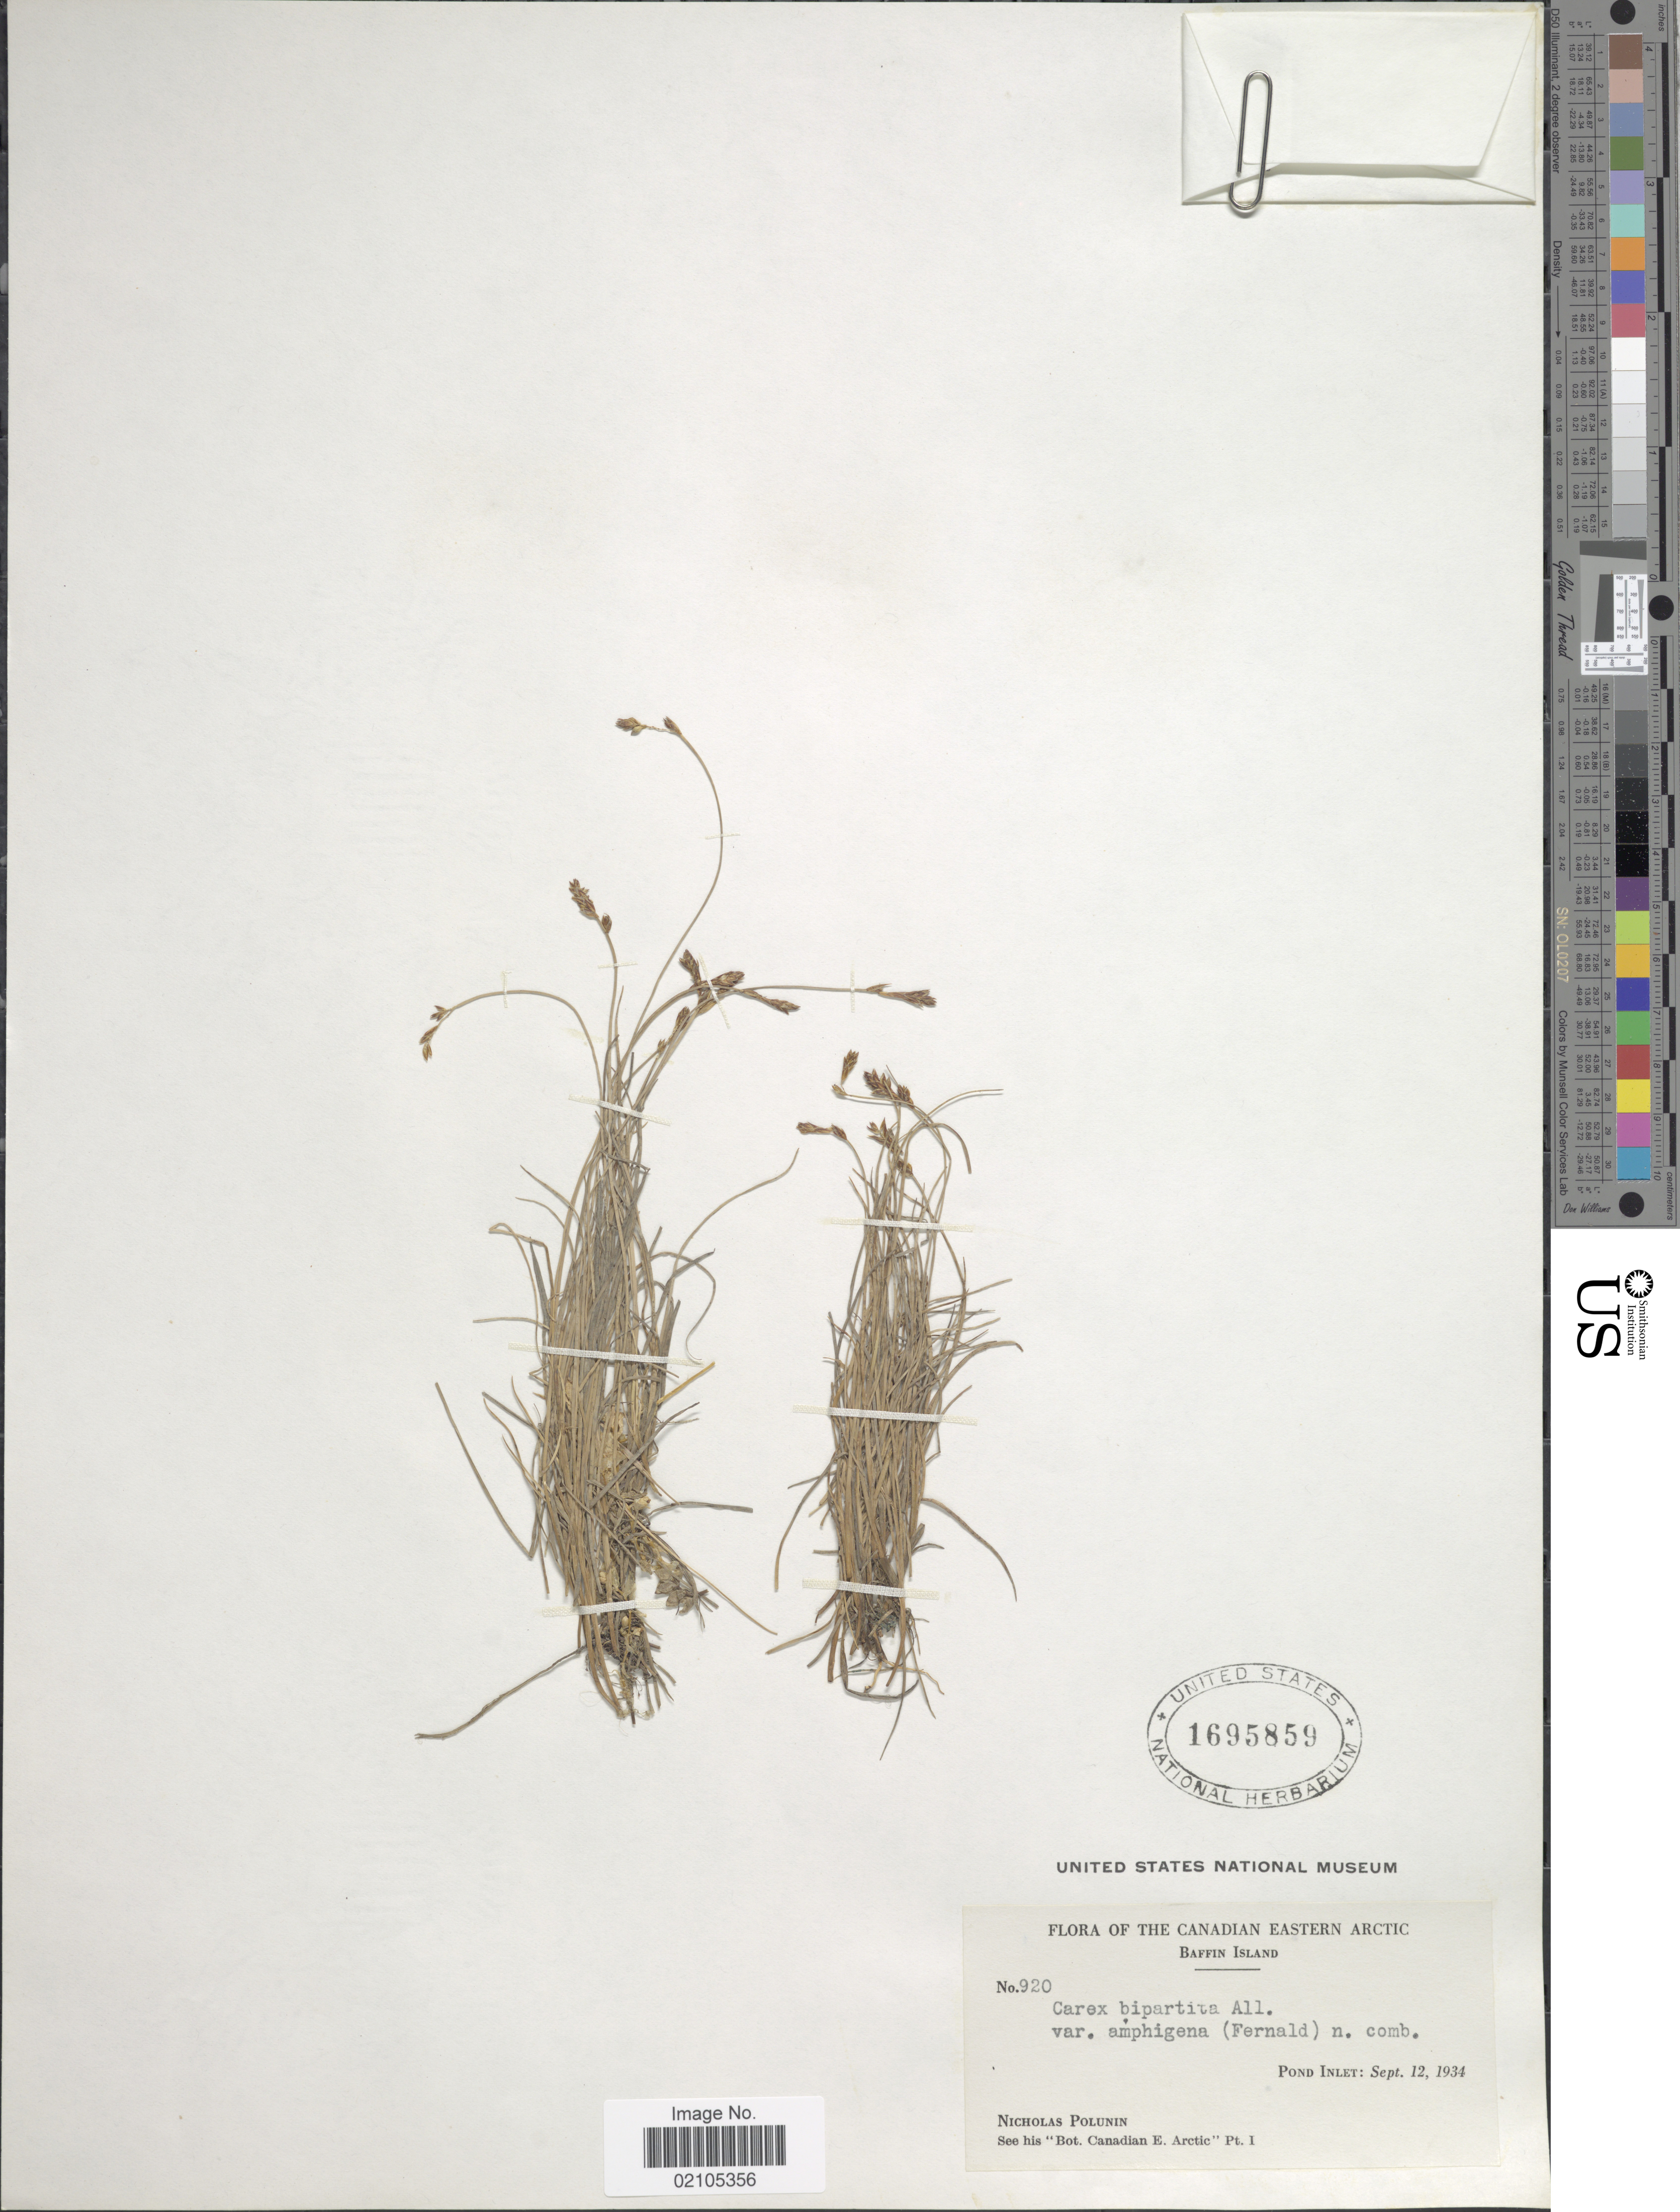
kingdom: Plantae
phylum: Tracheophyta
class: Liliopsida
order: Poales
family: Cyperaceae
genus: Carex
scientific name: Carex lachenalii subsp. lachenalii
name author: Schkuhr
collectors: N. V. Polunin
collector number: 920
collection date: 1934-09-12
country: Canada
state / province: Nunavut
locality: Canadian Eastern Arctic. Baffin Island. Pond Inlet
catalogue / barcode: US 1695859